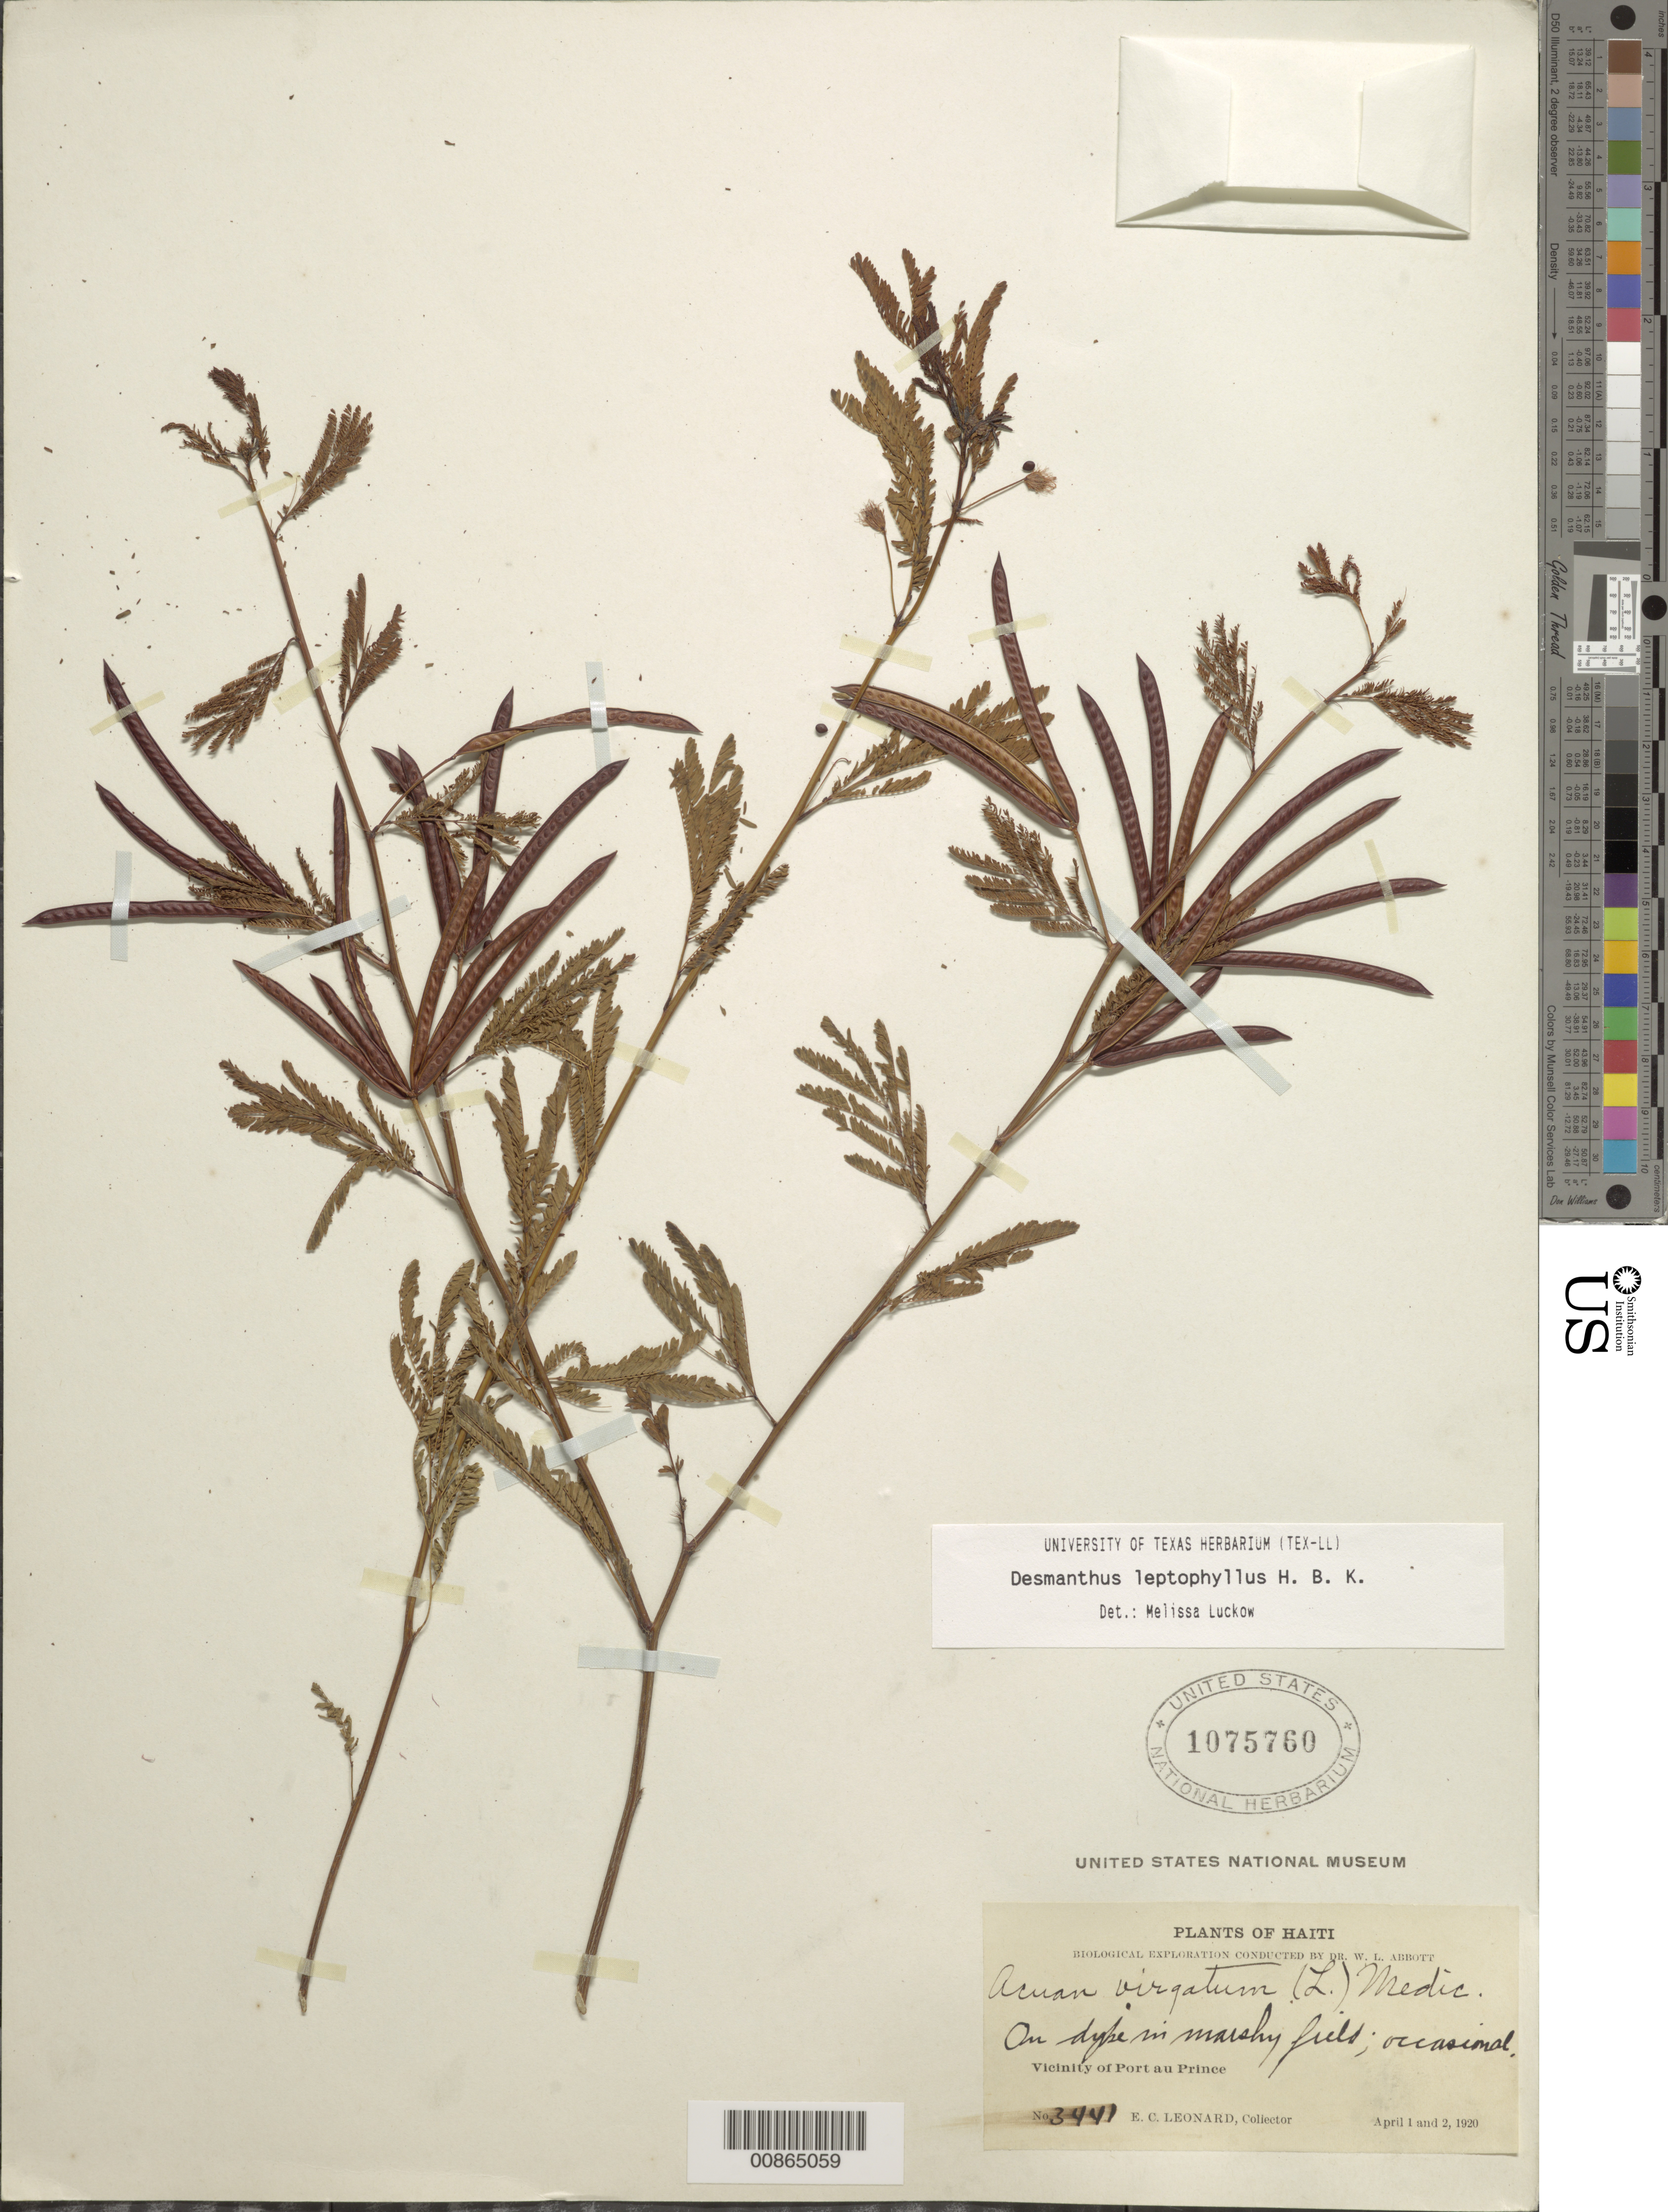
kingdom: Plantae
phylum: Tracheophyta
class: Magnoliopsida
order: Fabales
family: Fabaceae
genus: Desmanthus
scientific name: Desmanthus leptophyllus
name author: Kunth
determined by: Luckow, M. A.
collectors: E. C. Leonard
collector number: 3441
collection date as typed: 01 Apr 1920 to 02 Apr 1920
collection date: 1920-04-01/1920-04-02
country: Haiti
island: Hispaniola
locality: Vicinity of Port au Prince.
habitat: On dyke in marshy field.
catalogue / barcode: US 1075760